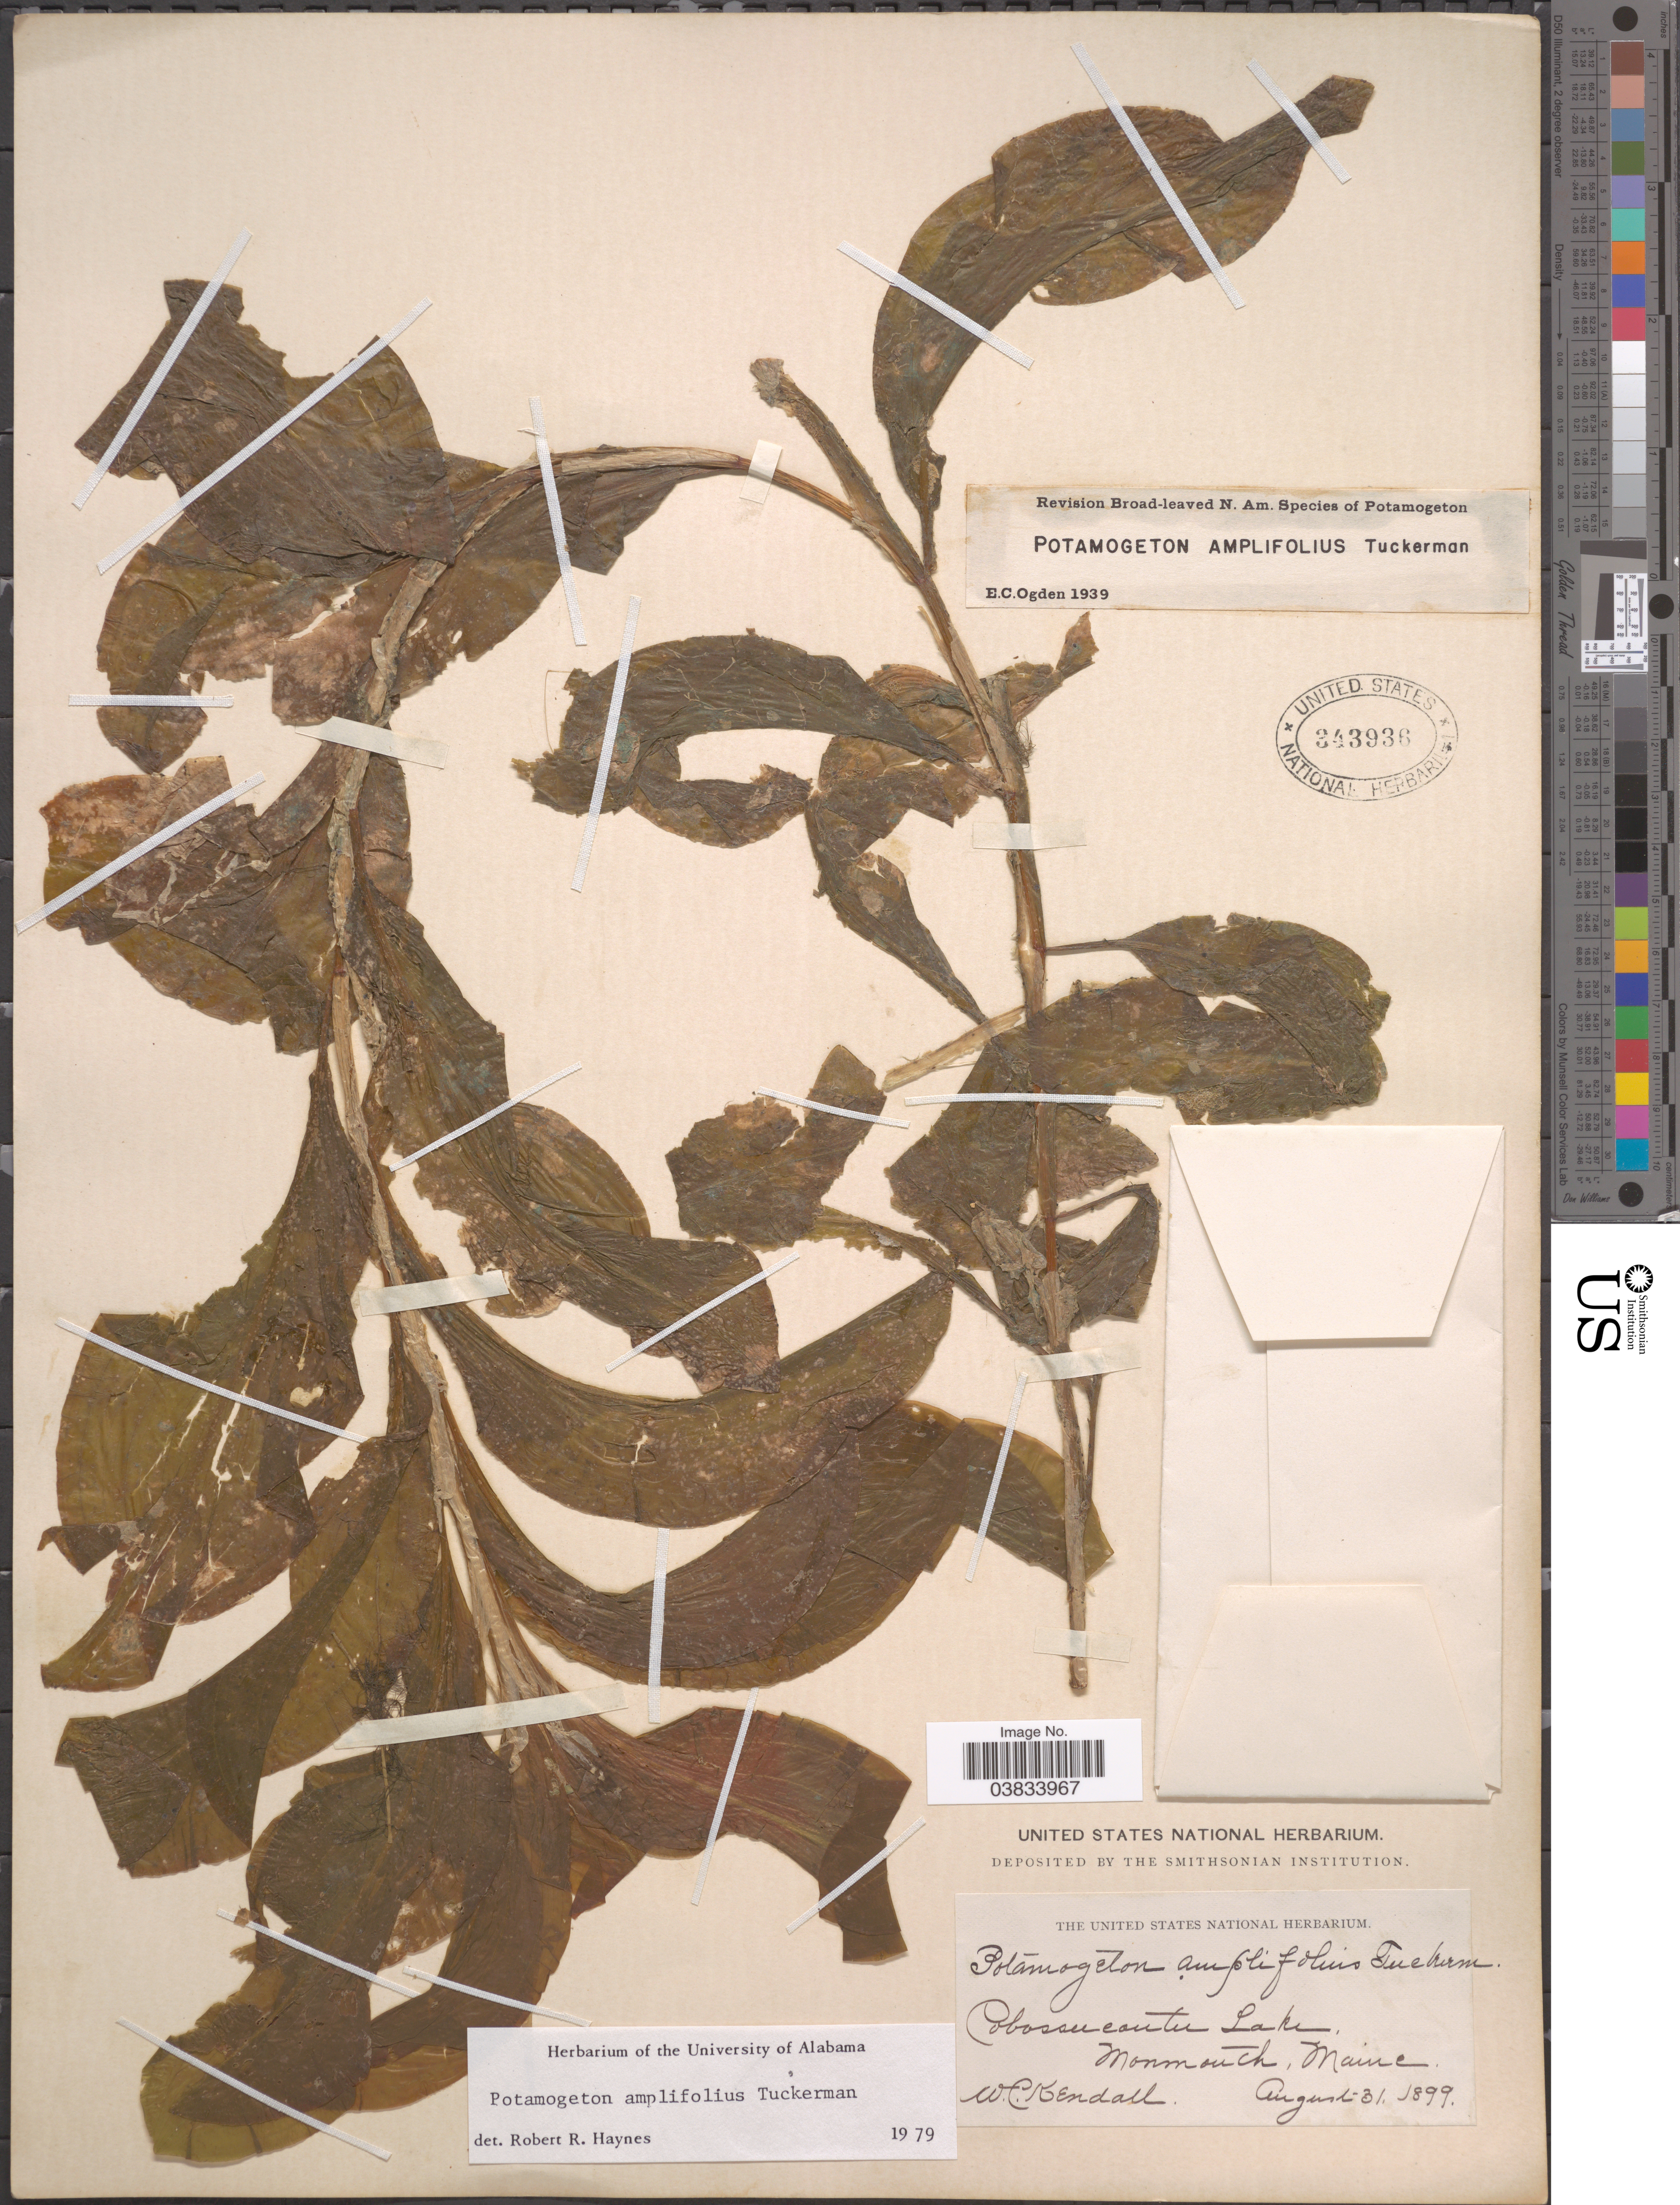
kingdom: Plantae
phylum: Tracheophyta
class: Liliopsida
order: Alismatales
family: Potamogetonaceae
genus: Potamogeton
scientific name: Potamogeton amplifolius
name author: Tuckerm.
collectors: W. Kendall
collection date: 1899-08-31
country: United States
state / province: Maine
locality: Cobosseecontee Lake, Monmouth.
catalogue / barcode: US 343936